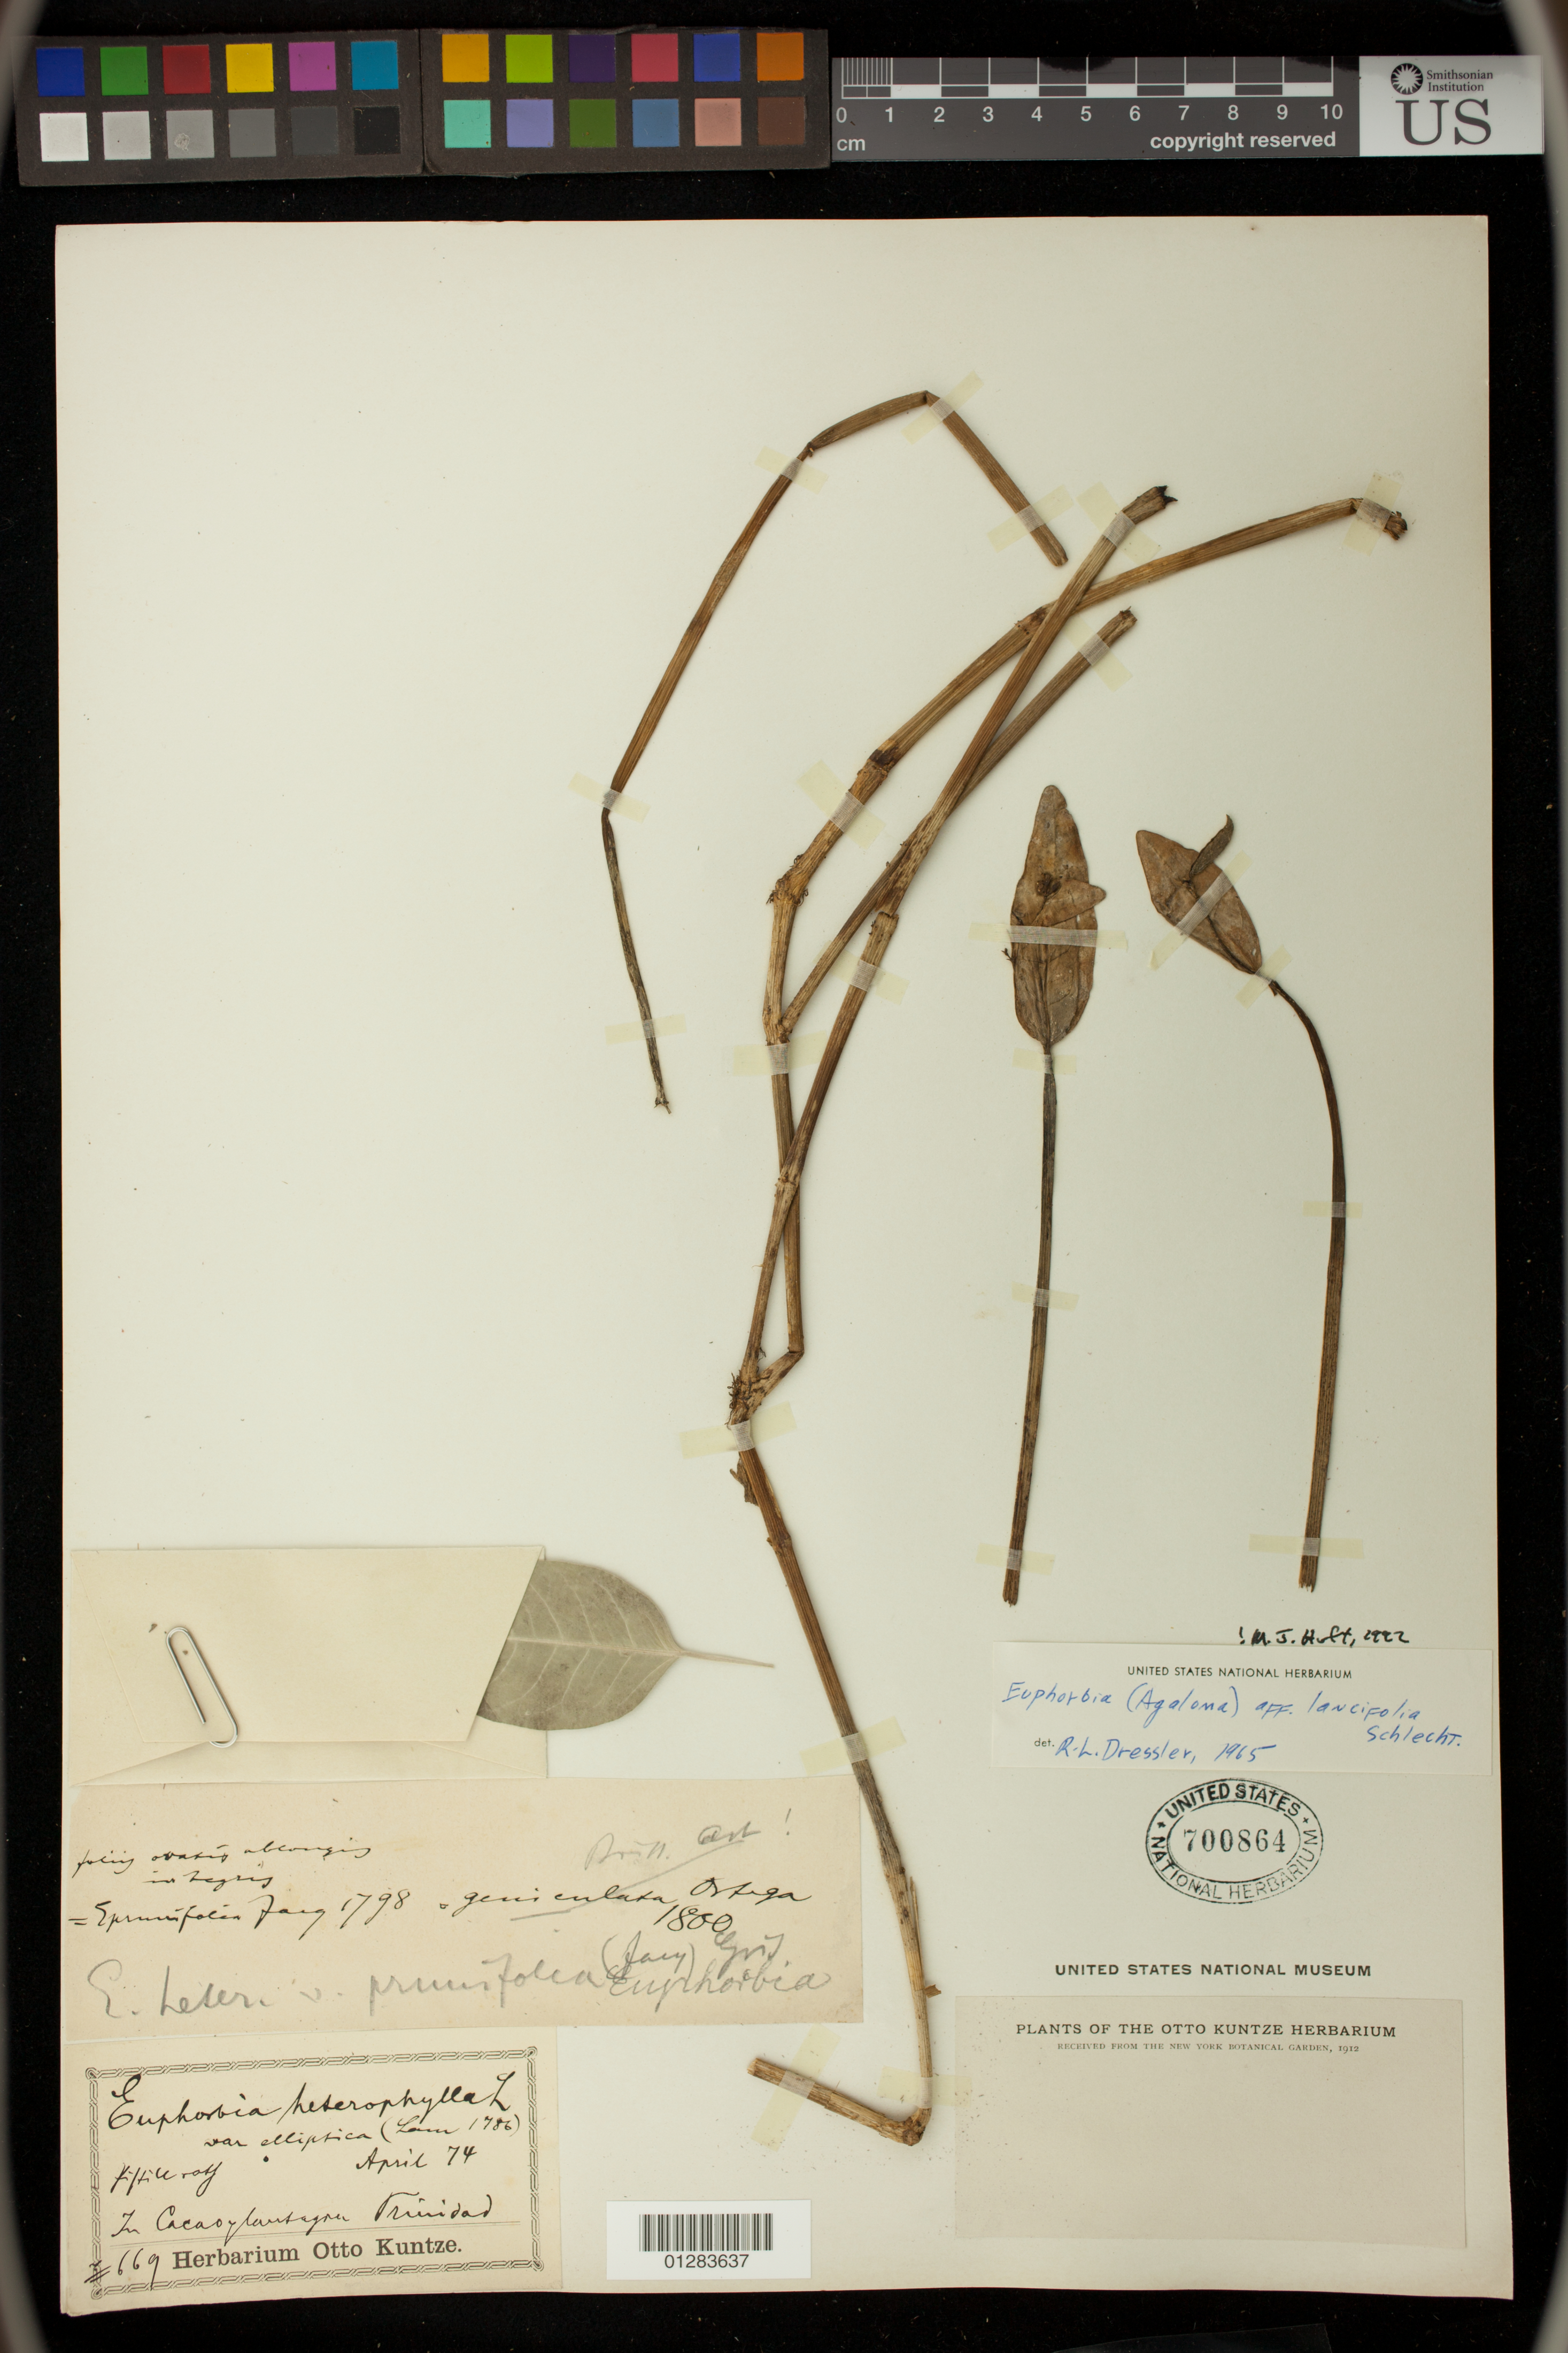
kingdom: Plantae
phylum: Tracheophyta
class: Magnoliopsida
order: Malpighiales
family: Euphorbiaceae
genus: Euphorbia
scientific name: Euphorbia lancifolia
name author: Schltdl.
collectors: C.E.O. Kuntze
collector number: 669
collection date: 1874-04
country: Trinidad and Tobago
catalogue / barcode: US 700864